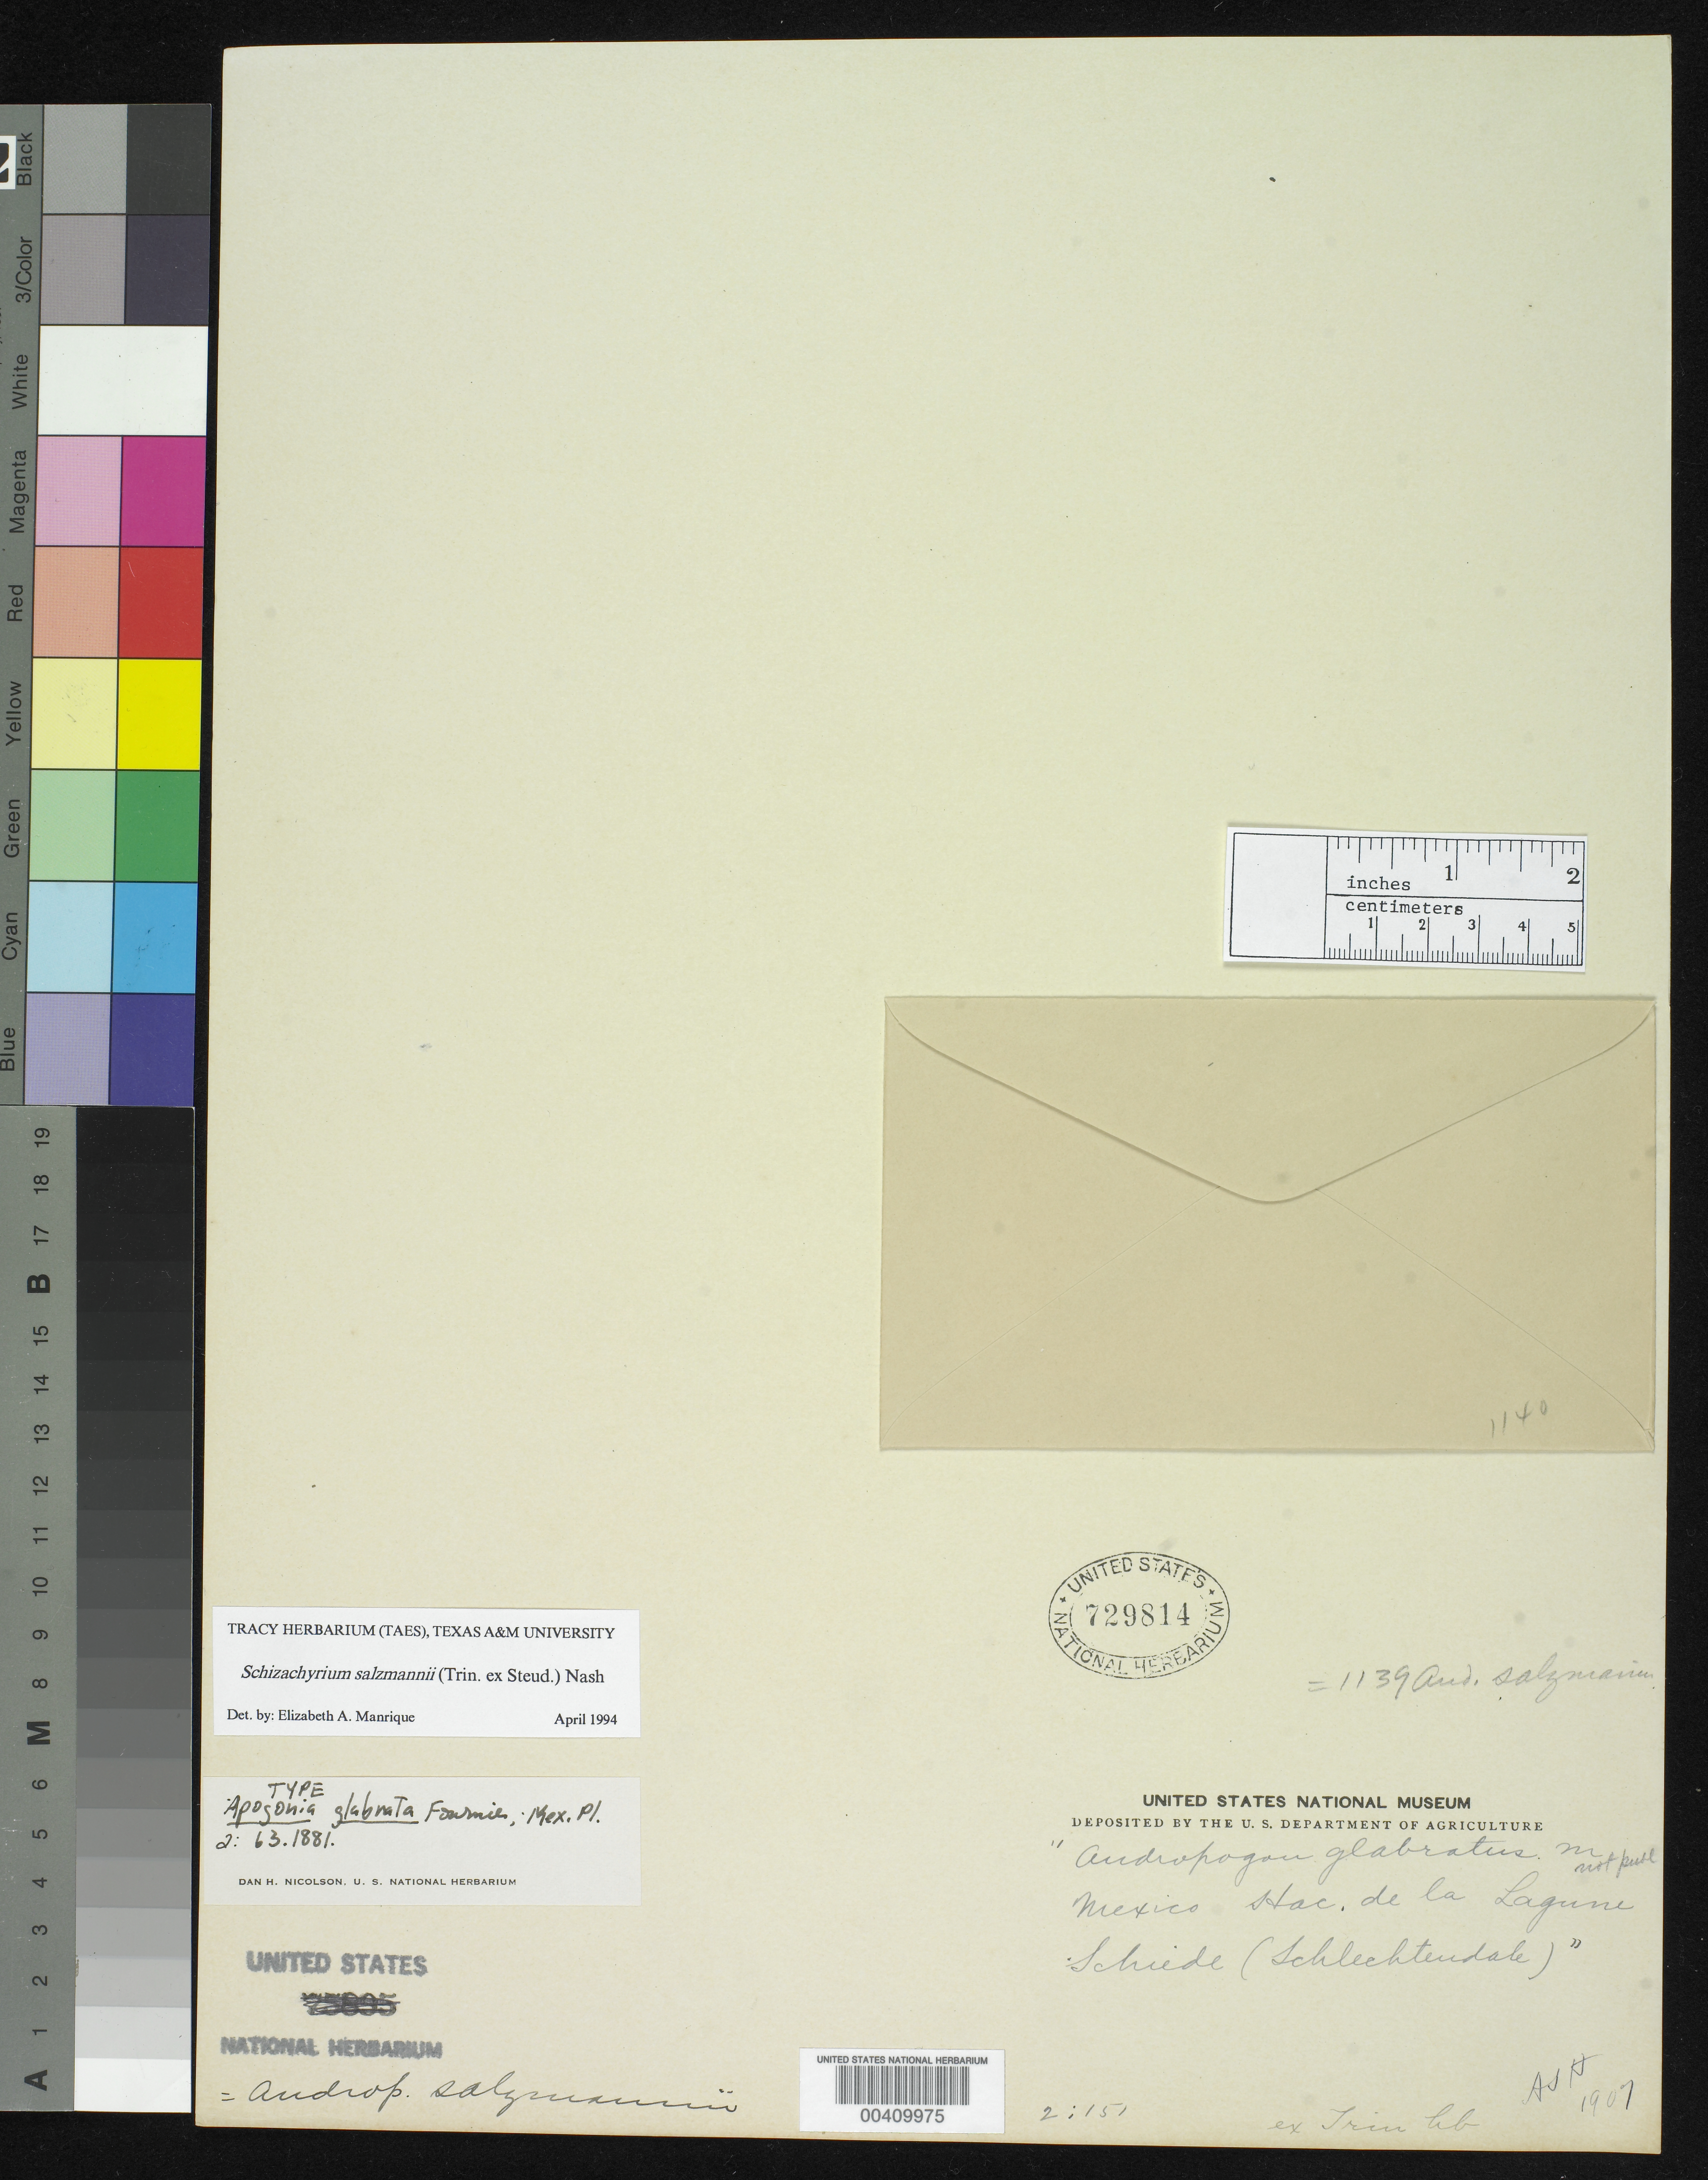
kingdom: Plantae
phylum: Tracheophyta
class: Liliopsida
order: Poales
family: Poaceae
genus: Apogonia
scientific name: Apogonia glabrata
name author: E. Fourn.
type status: Type Fragment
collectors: C. J. W. Schiede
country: Mexico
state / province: Veracruz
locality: Hacienda de La Laguna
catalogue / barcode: US 729814